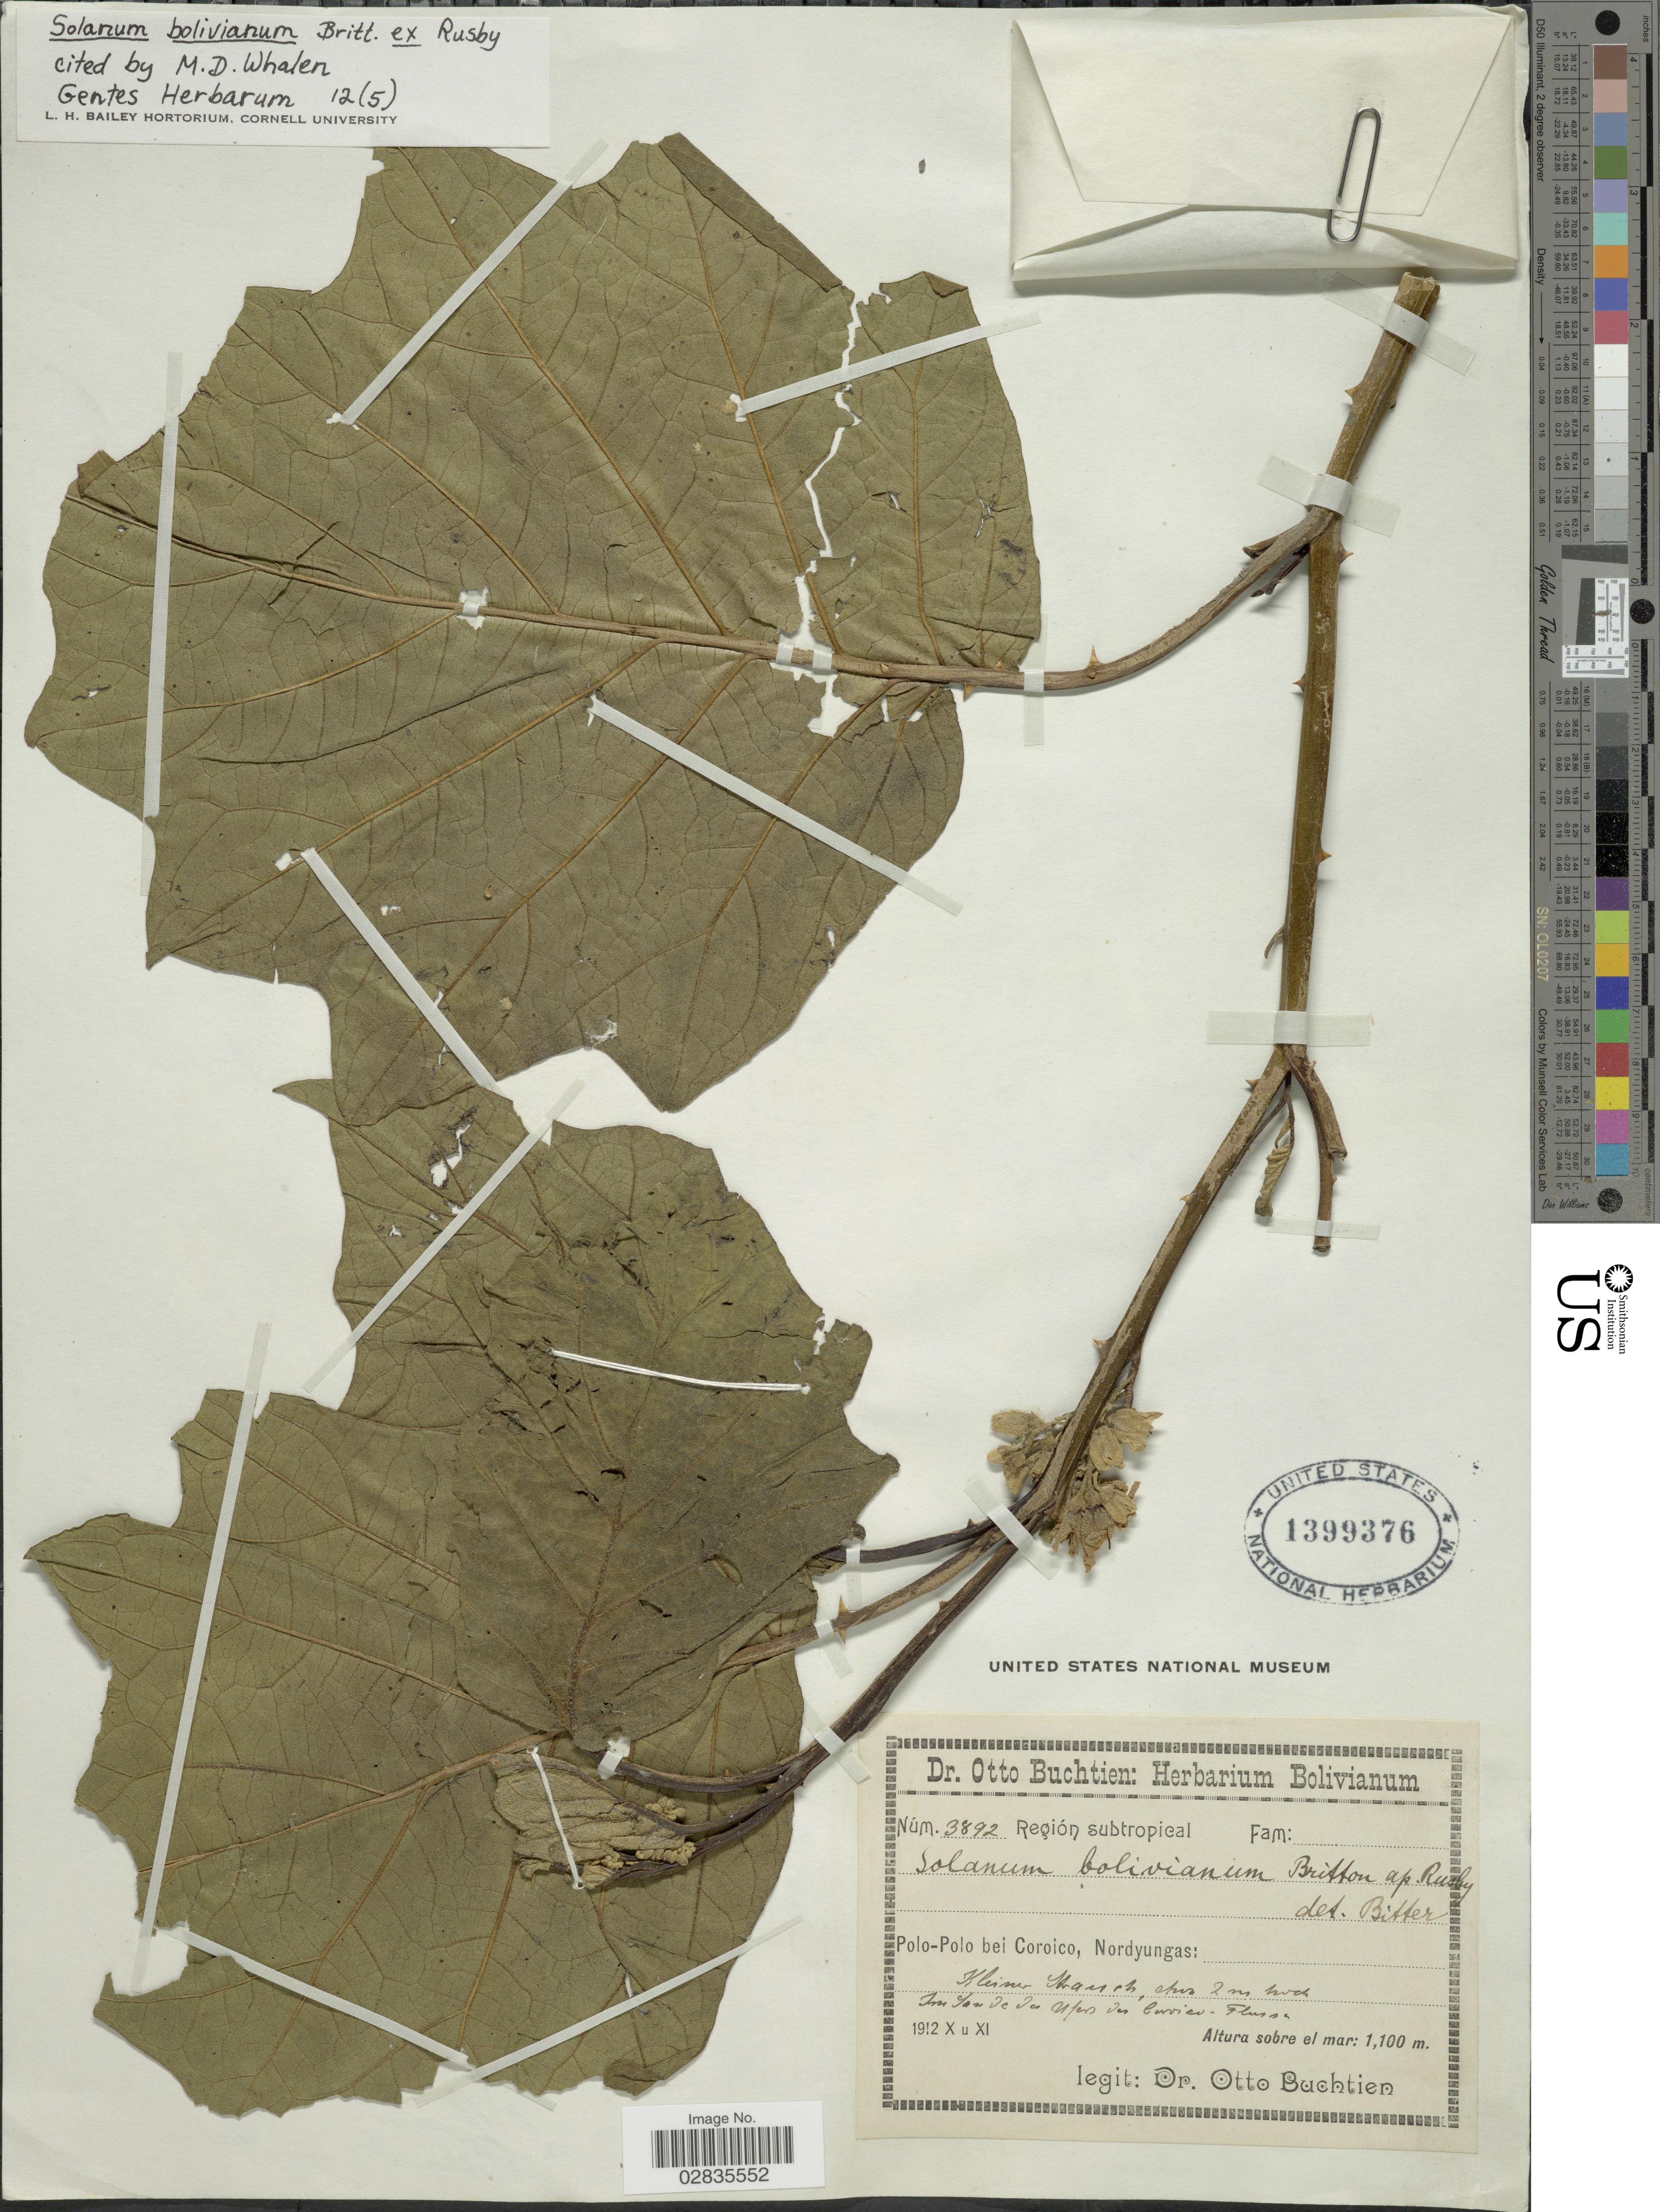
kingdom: Plantae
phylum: Tracheophyta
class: Magnoliopsida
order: Solanales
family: Solanaceae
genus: Solanum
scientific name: Solanum bolivianum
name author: Britton ex Rusby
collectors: O. Buchtien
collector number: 3892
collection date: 1912-10/1912-11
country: Bolivia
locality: Polo-Polo bei Coroico, Nordyungas.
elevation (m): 1100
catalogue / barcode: US 1399376